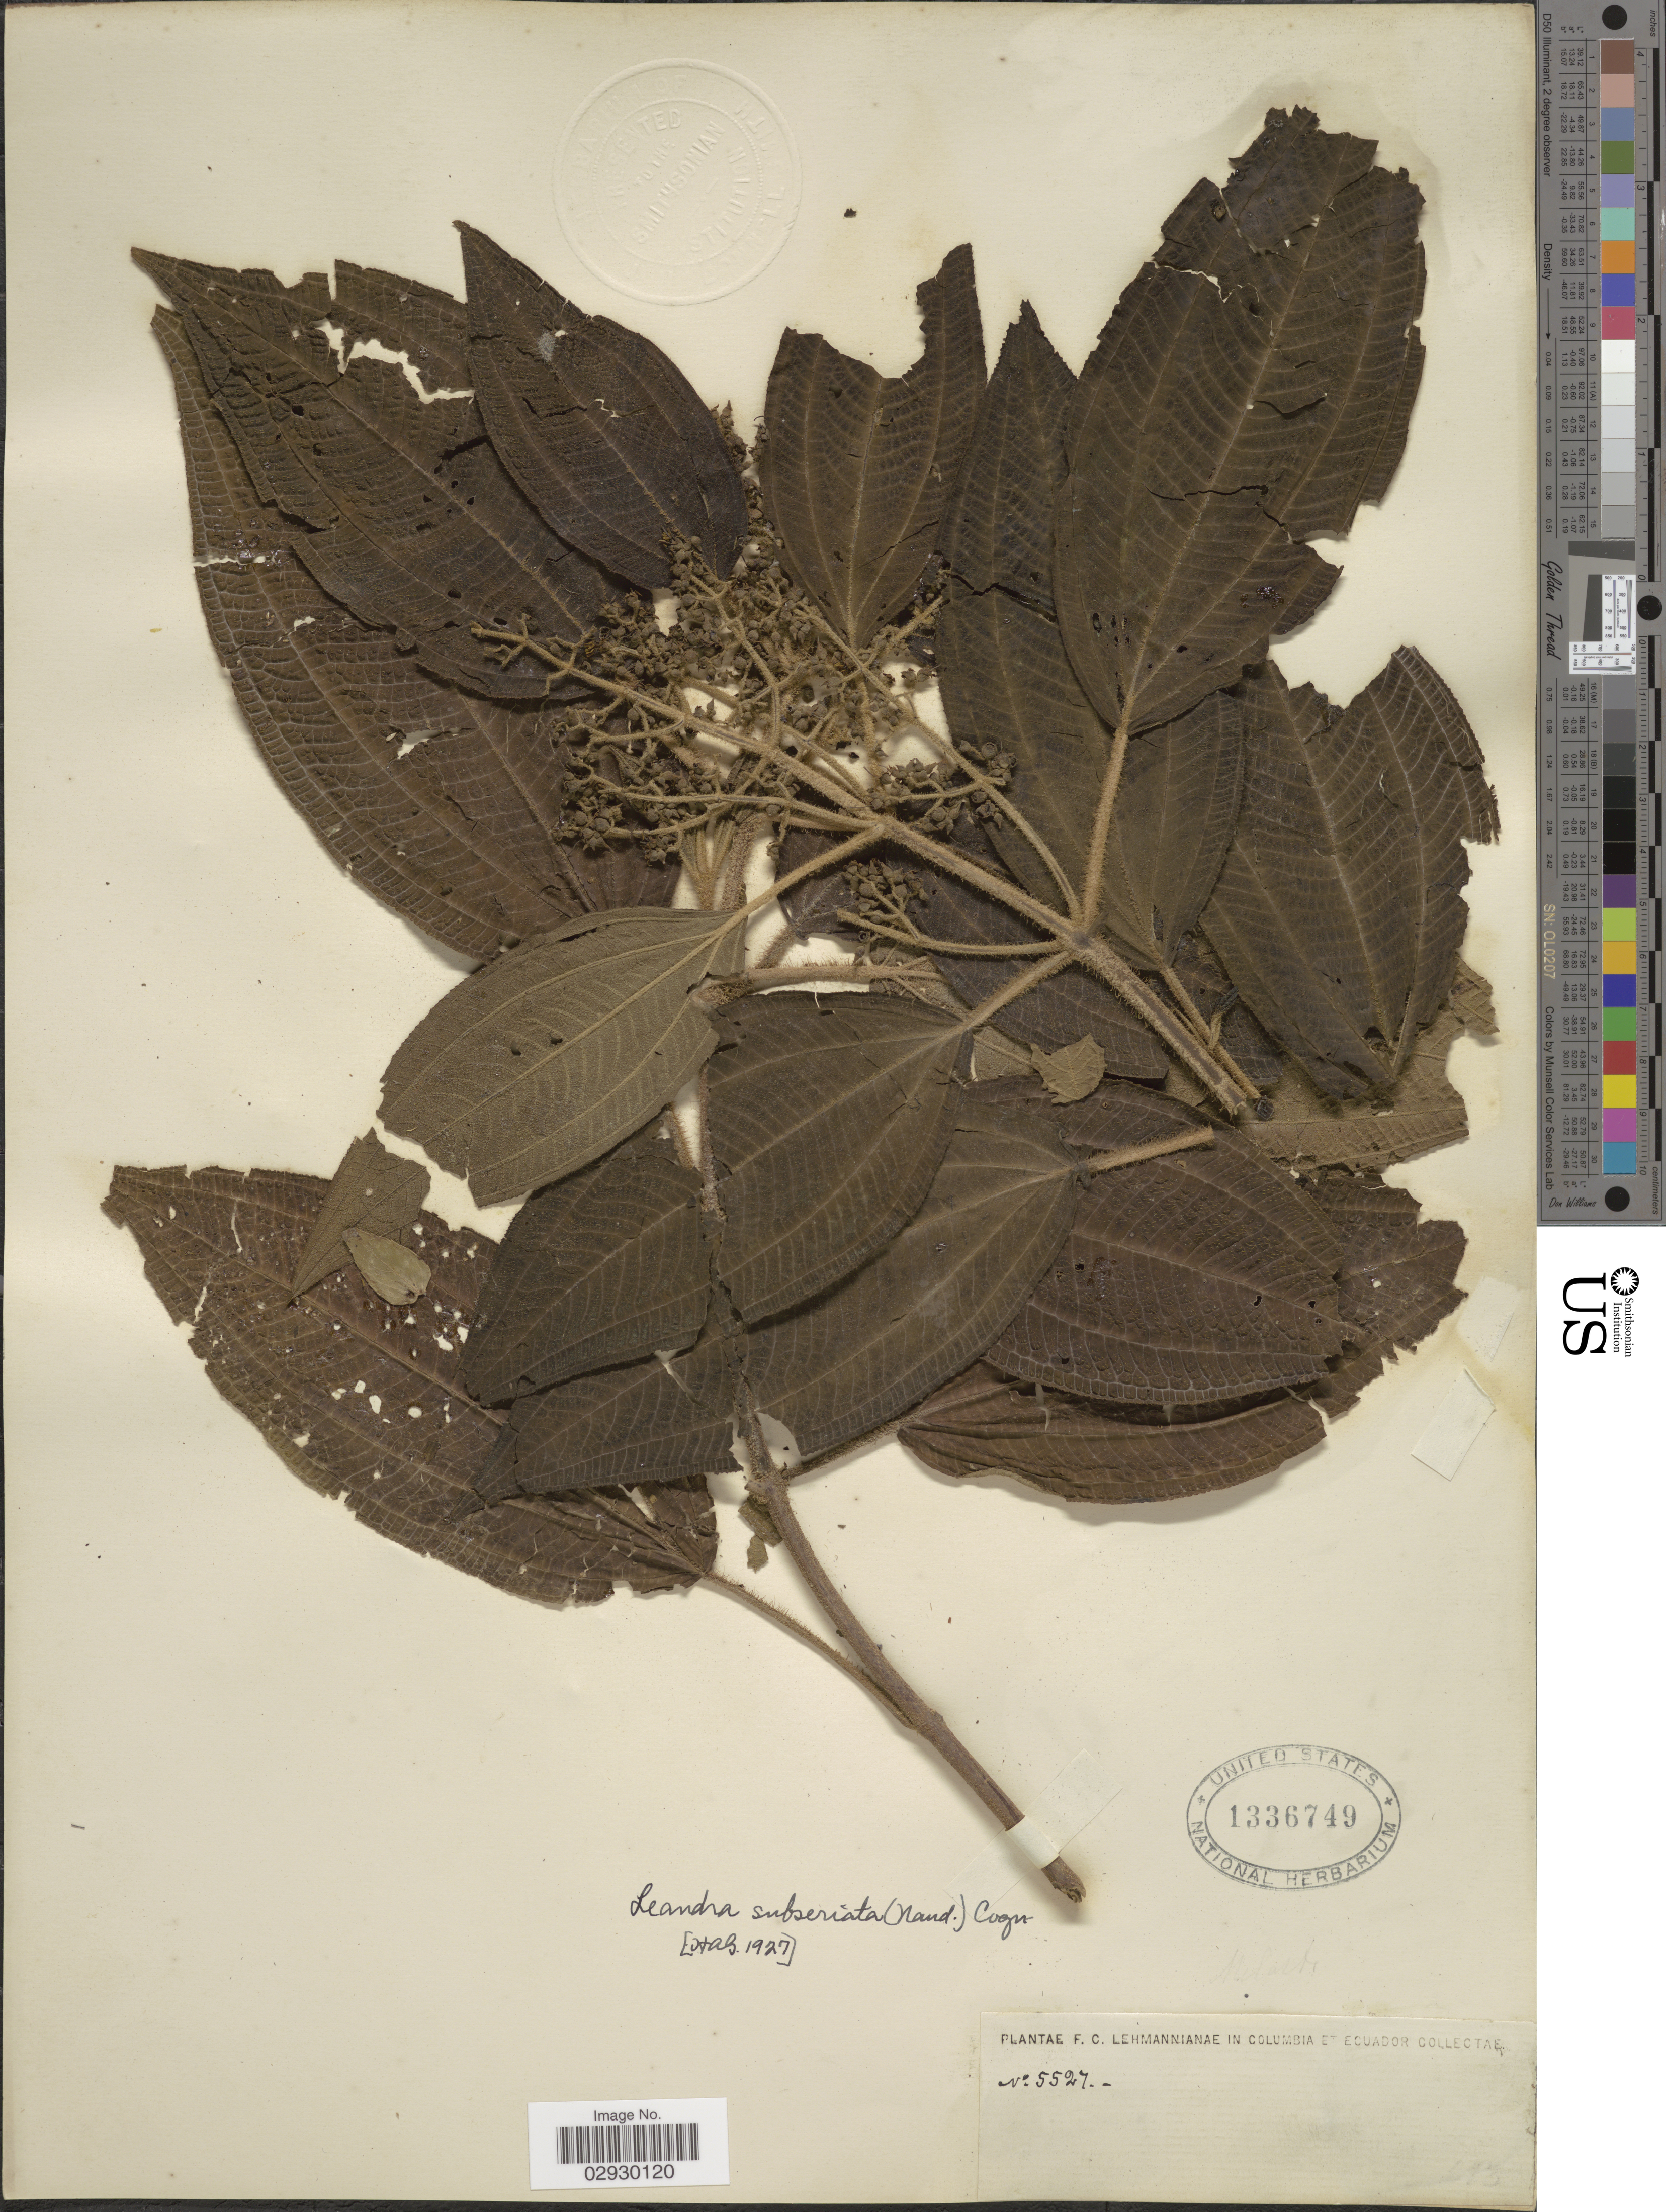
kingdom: Plantae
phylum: Tracheophyta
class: Magnoliopsida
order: Myrtales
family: Melastomataceae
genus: Leandra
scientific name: Leandra subseriata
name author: (Naudin) Cogn.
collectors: F. C. Lehmann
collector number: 5527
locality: Columbia et Ecuador.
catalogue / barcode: US 1336749